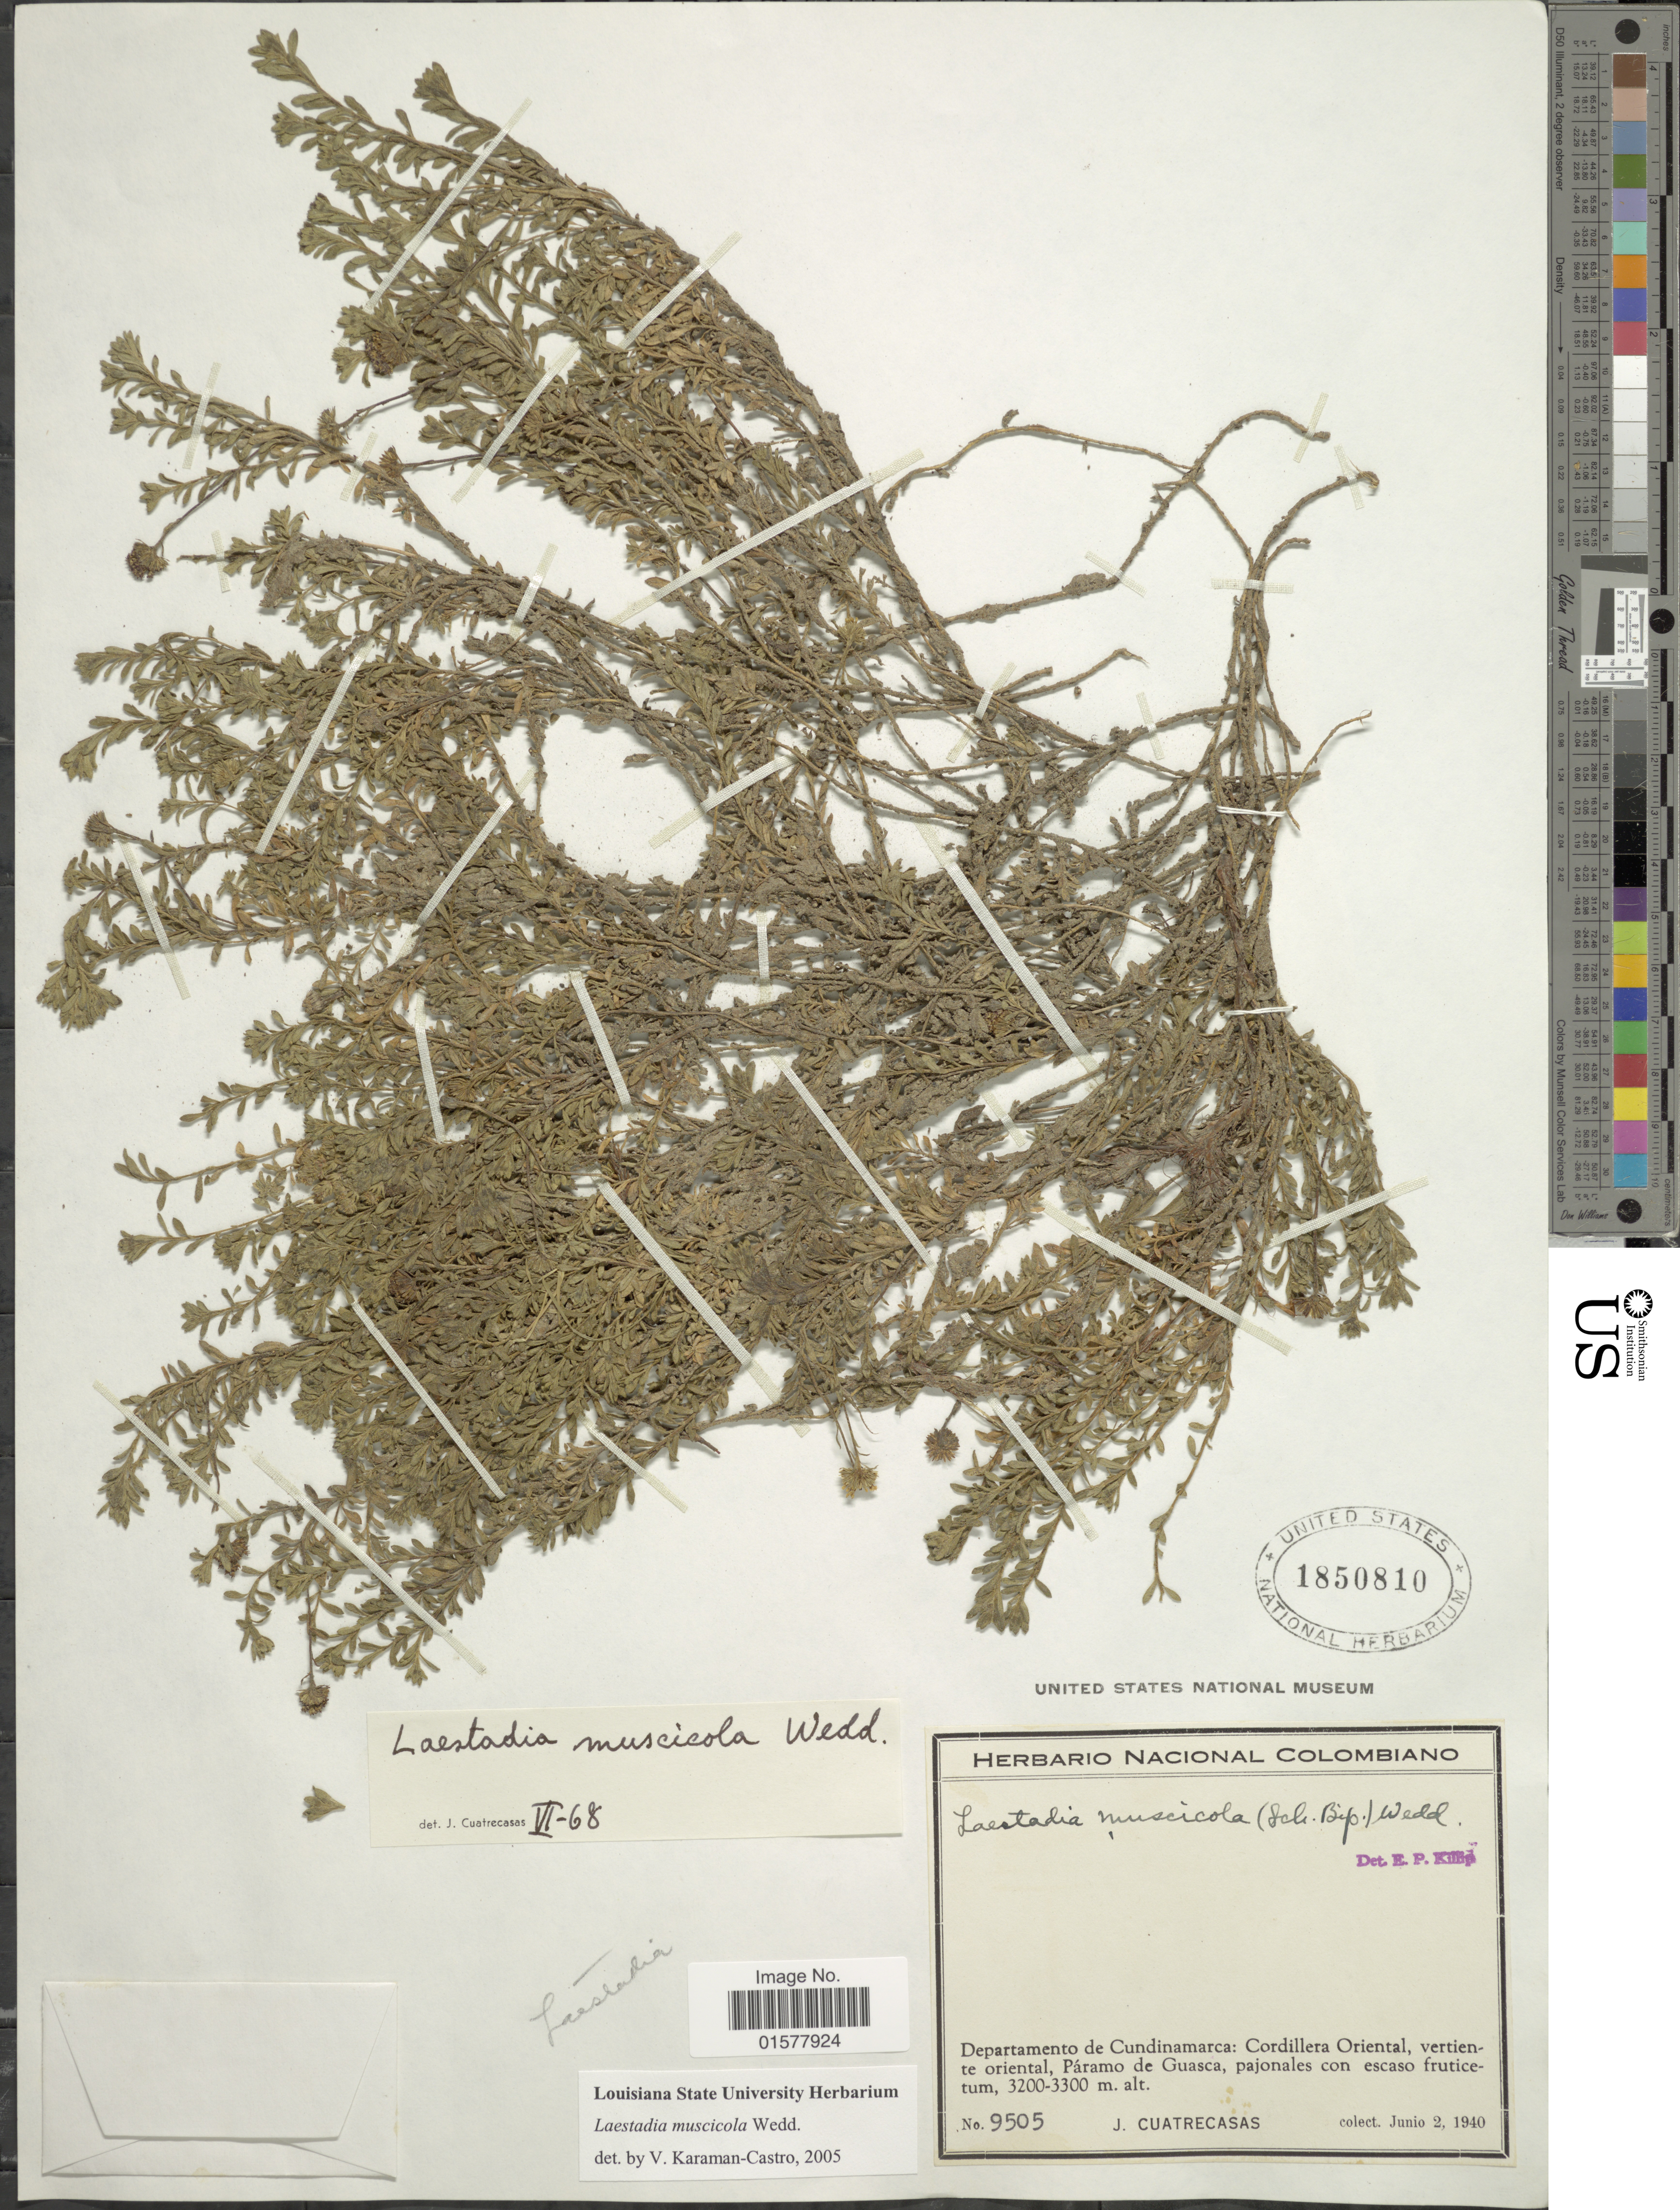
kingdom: Plantae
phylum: Tracheophyta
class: Magnoliopsida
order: Asterales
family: Asteraceae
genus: Laestadia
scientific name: Laestadia muscicola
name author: Wedd.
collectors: J. Cuatrecasas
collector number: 9505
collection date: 1940-06-02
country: Colombia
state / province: Cundinamarca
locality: Departamento de Cundinamarca: Cordillera Oriental, vertiente oriental, Paramo de Guasca, pajonales con escaso fruticetum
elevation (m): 3200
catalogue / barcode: US 1850810